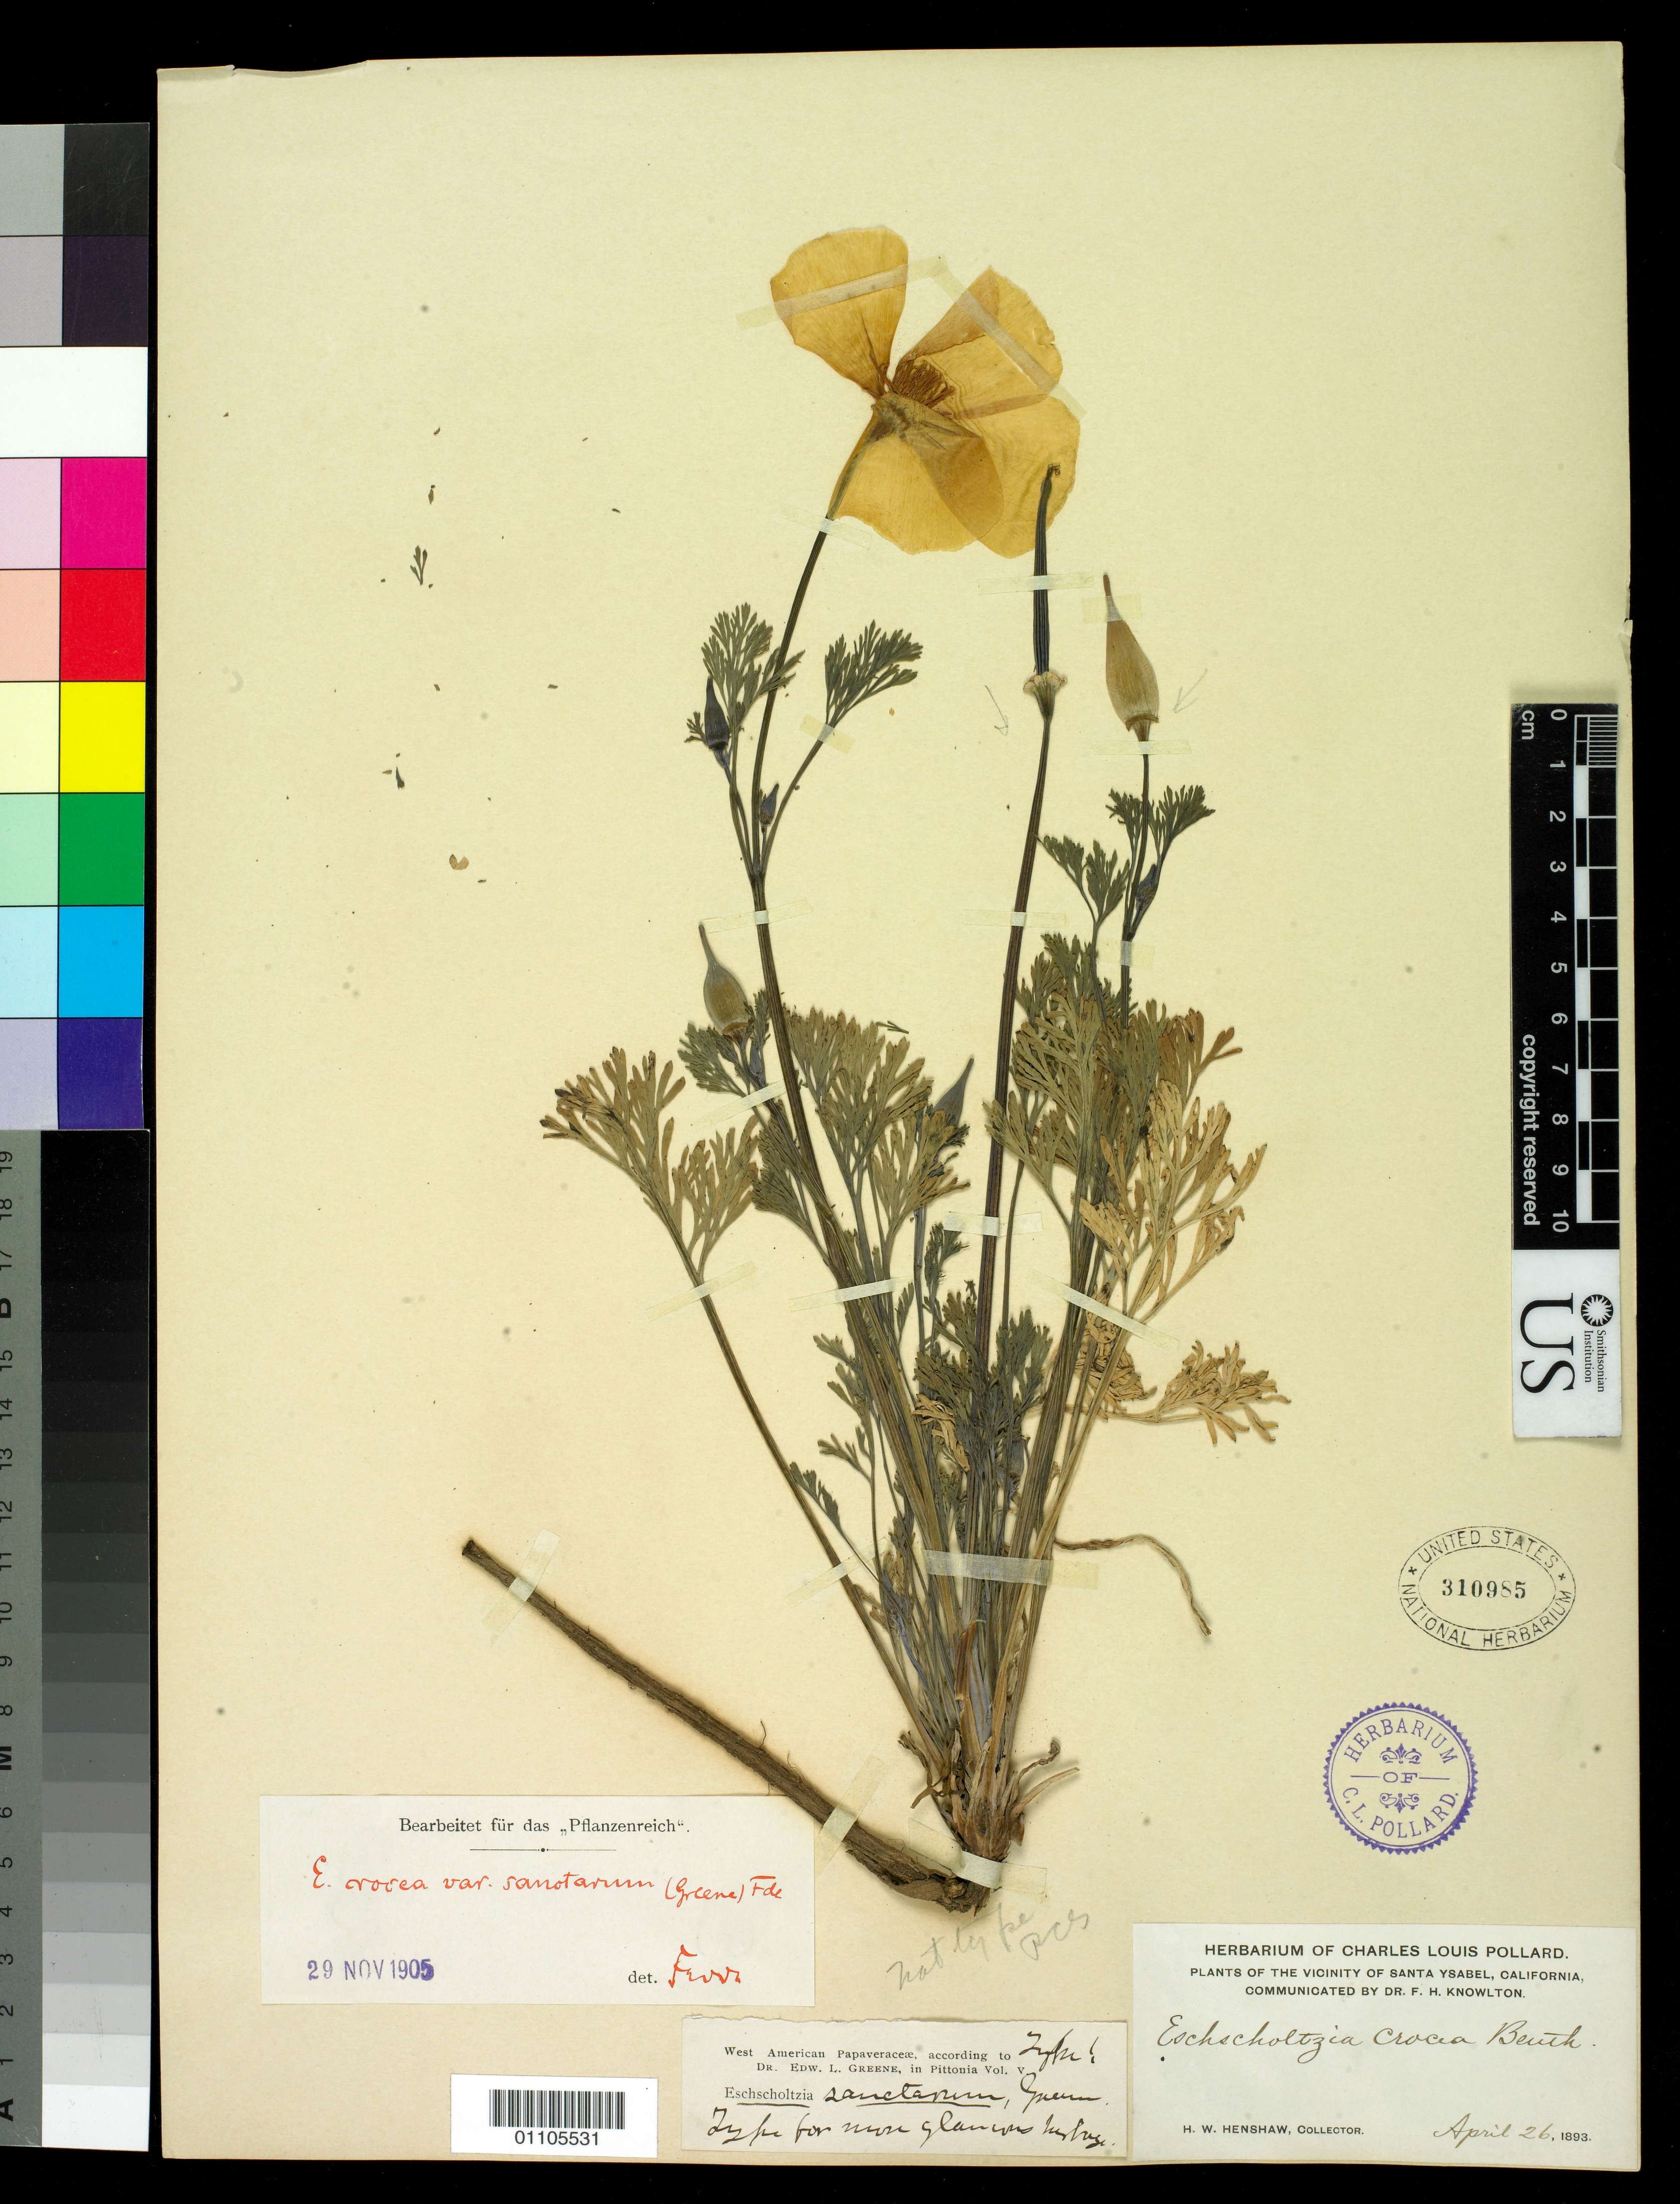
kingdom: Plantae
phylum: Tracheophyta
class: Magnoliopsida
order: Ranunculales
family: Papaveraceae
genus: Eschscholzia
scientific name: Eschscholzia sanctarum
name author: Greene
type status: Syntype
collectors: H. Henshaw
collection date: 1893-04-26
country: United States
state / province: California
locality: Vicinity of Santa Ysabel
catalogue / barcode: US 310985